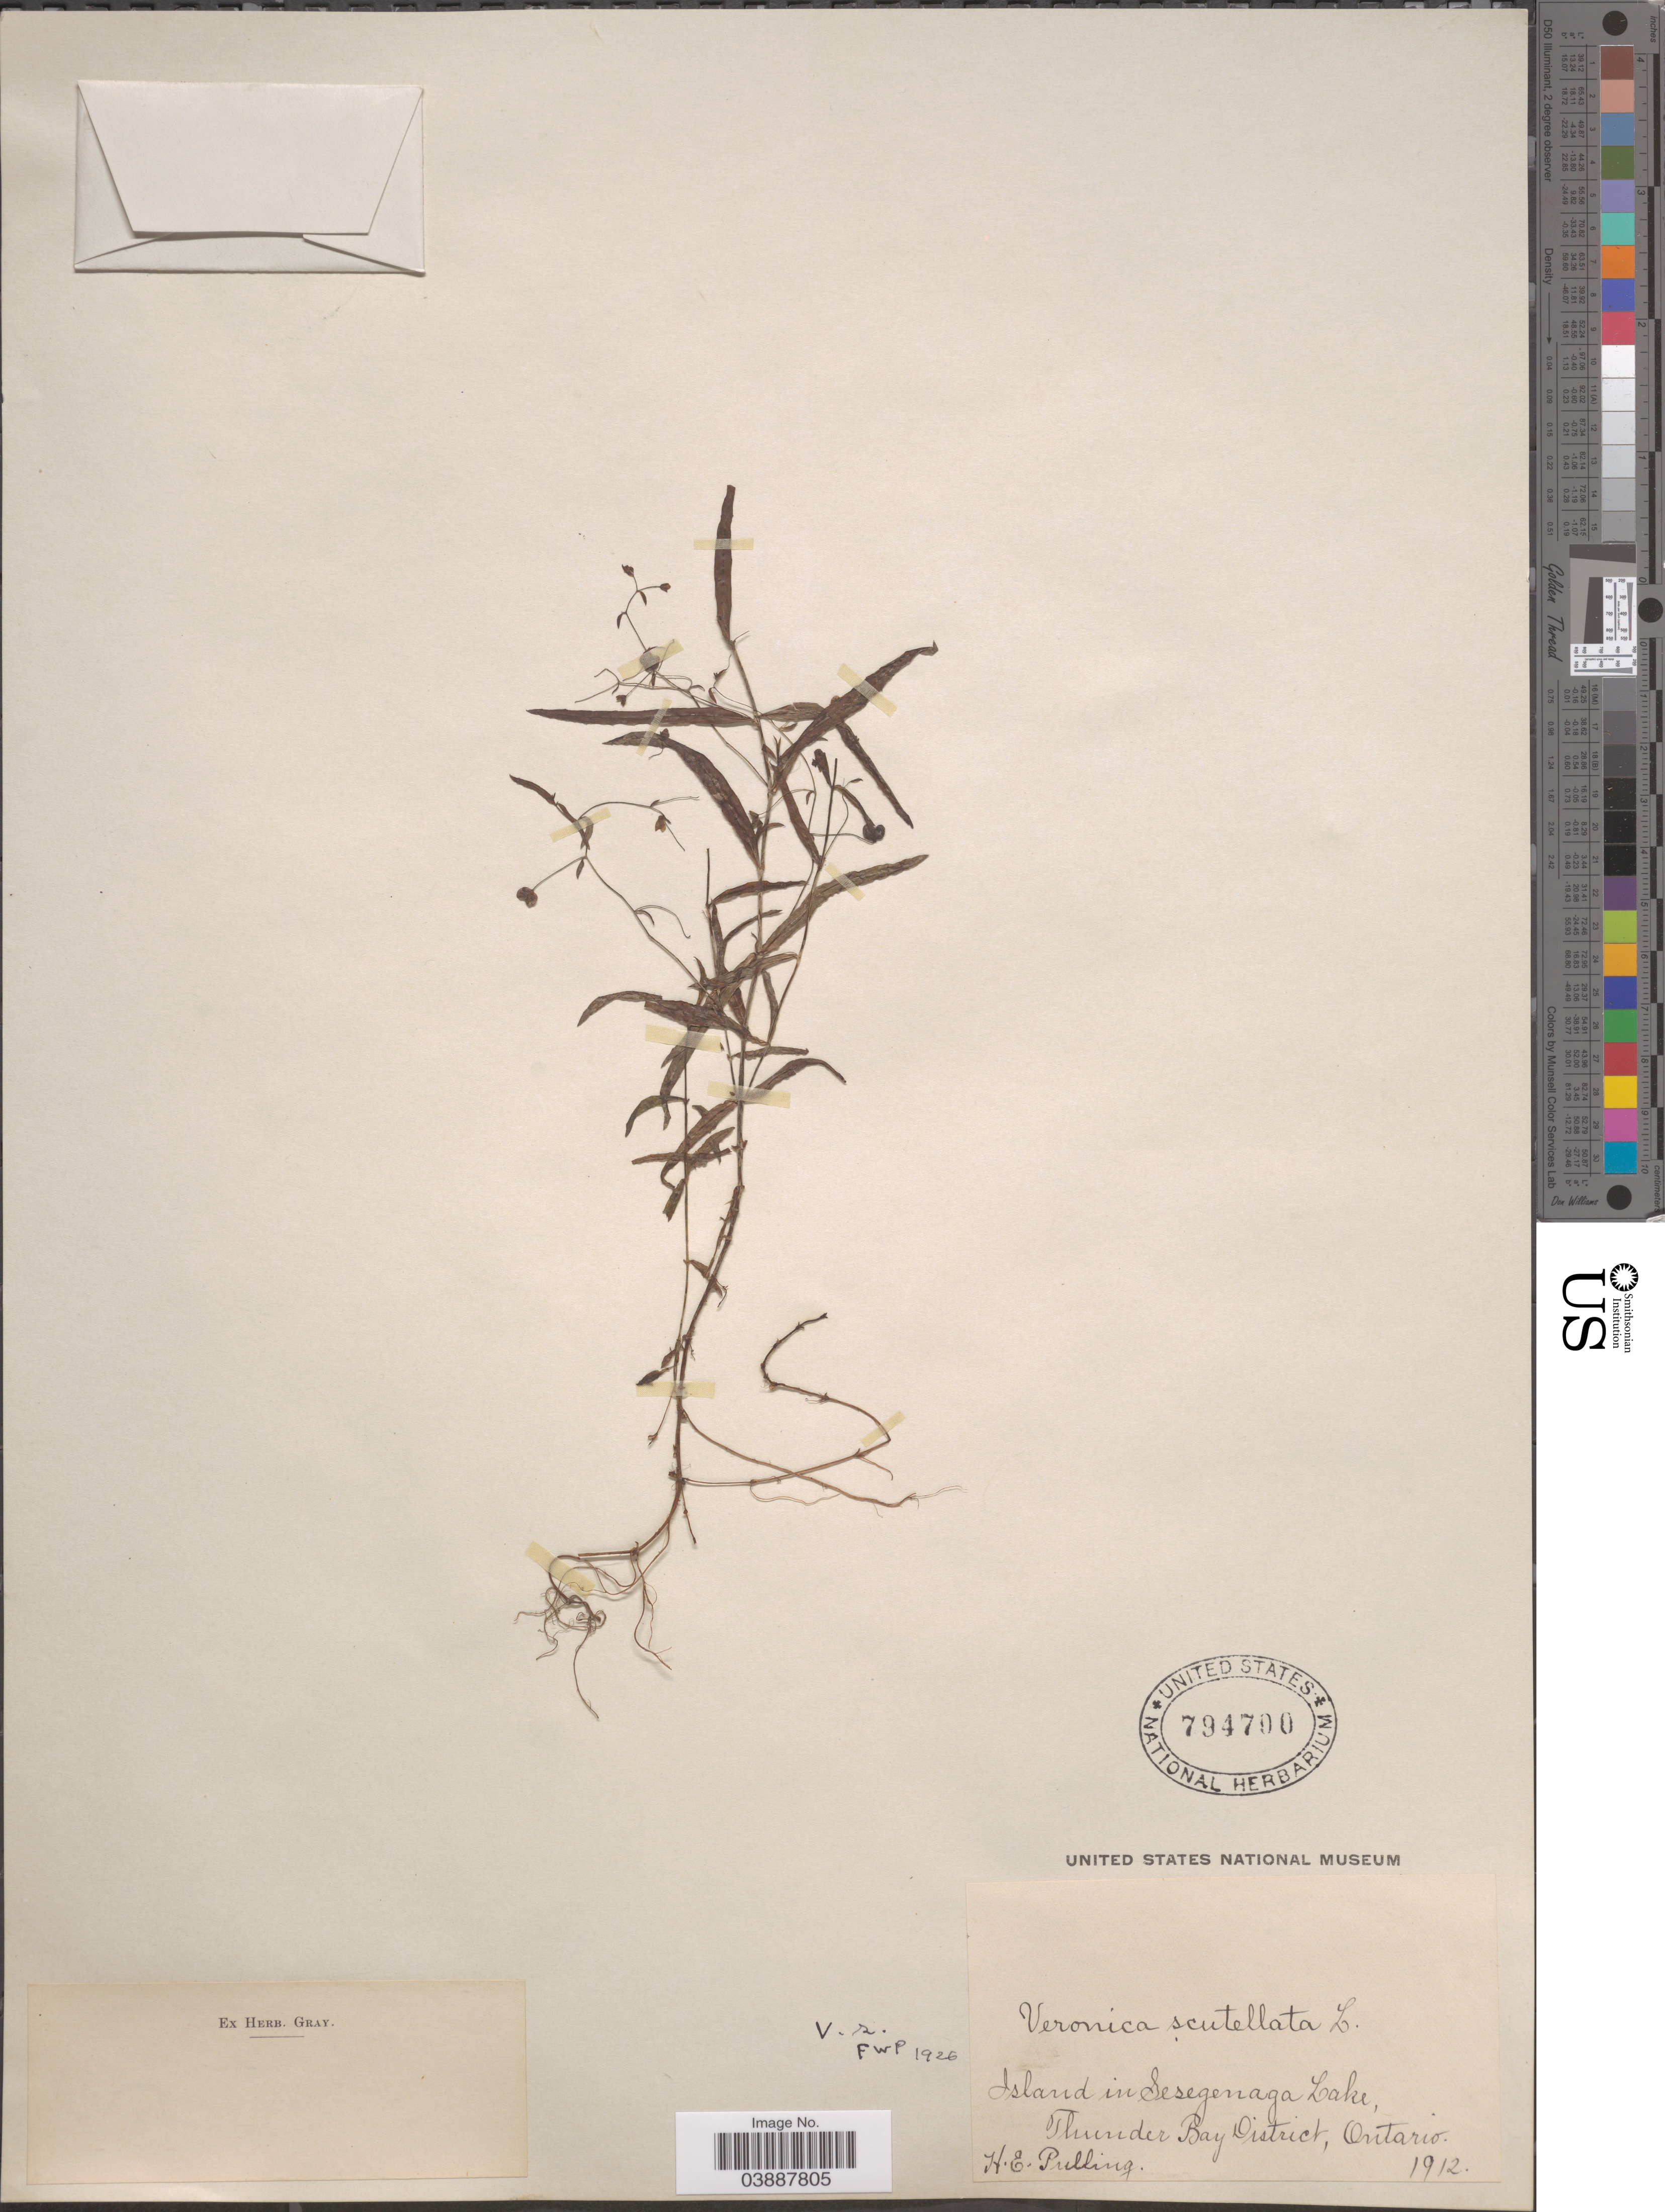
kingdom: Plantae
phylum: Tracheophyta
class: Magnoliopsida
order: Lamiales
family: Plantaginaceae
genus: Veronica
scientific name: Veronica scutellata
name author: L.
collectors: H. Pulling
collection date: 1912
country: Canada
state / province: Ontario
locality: Island in Sesegenaga Lake, Thunder Bay District.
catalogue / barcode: US 794700